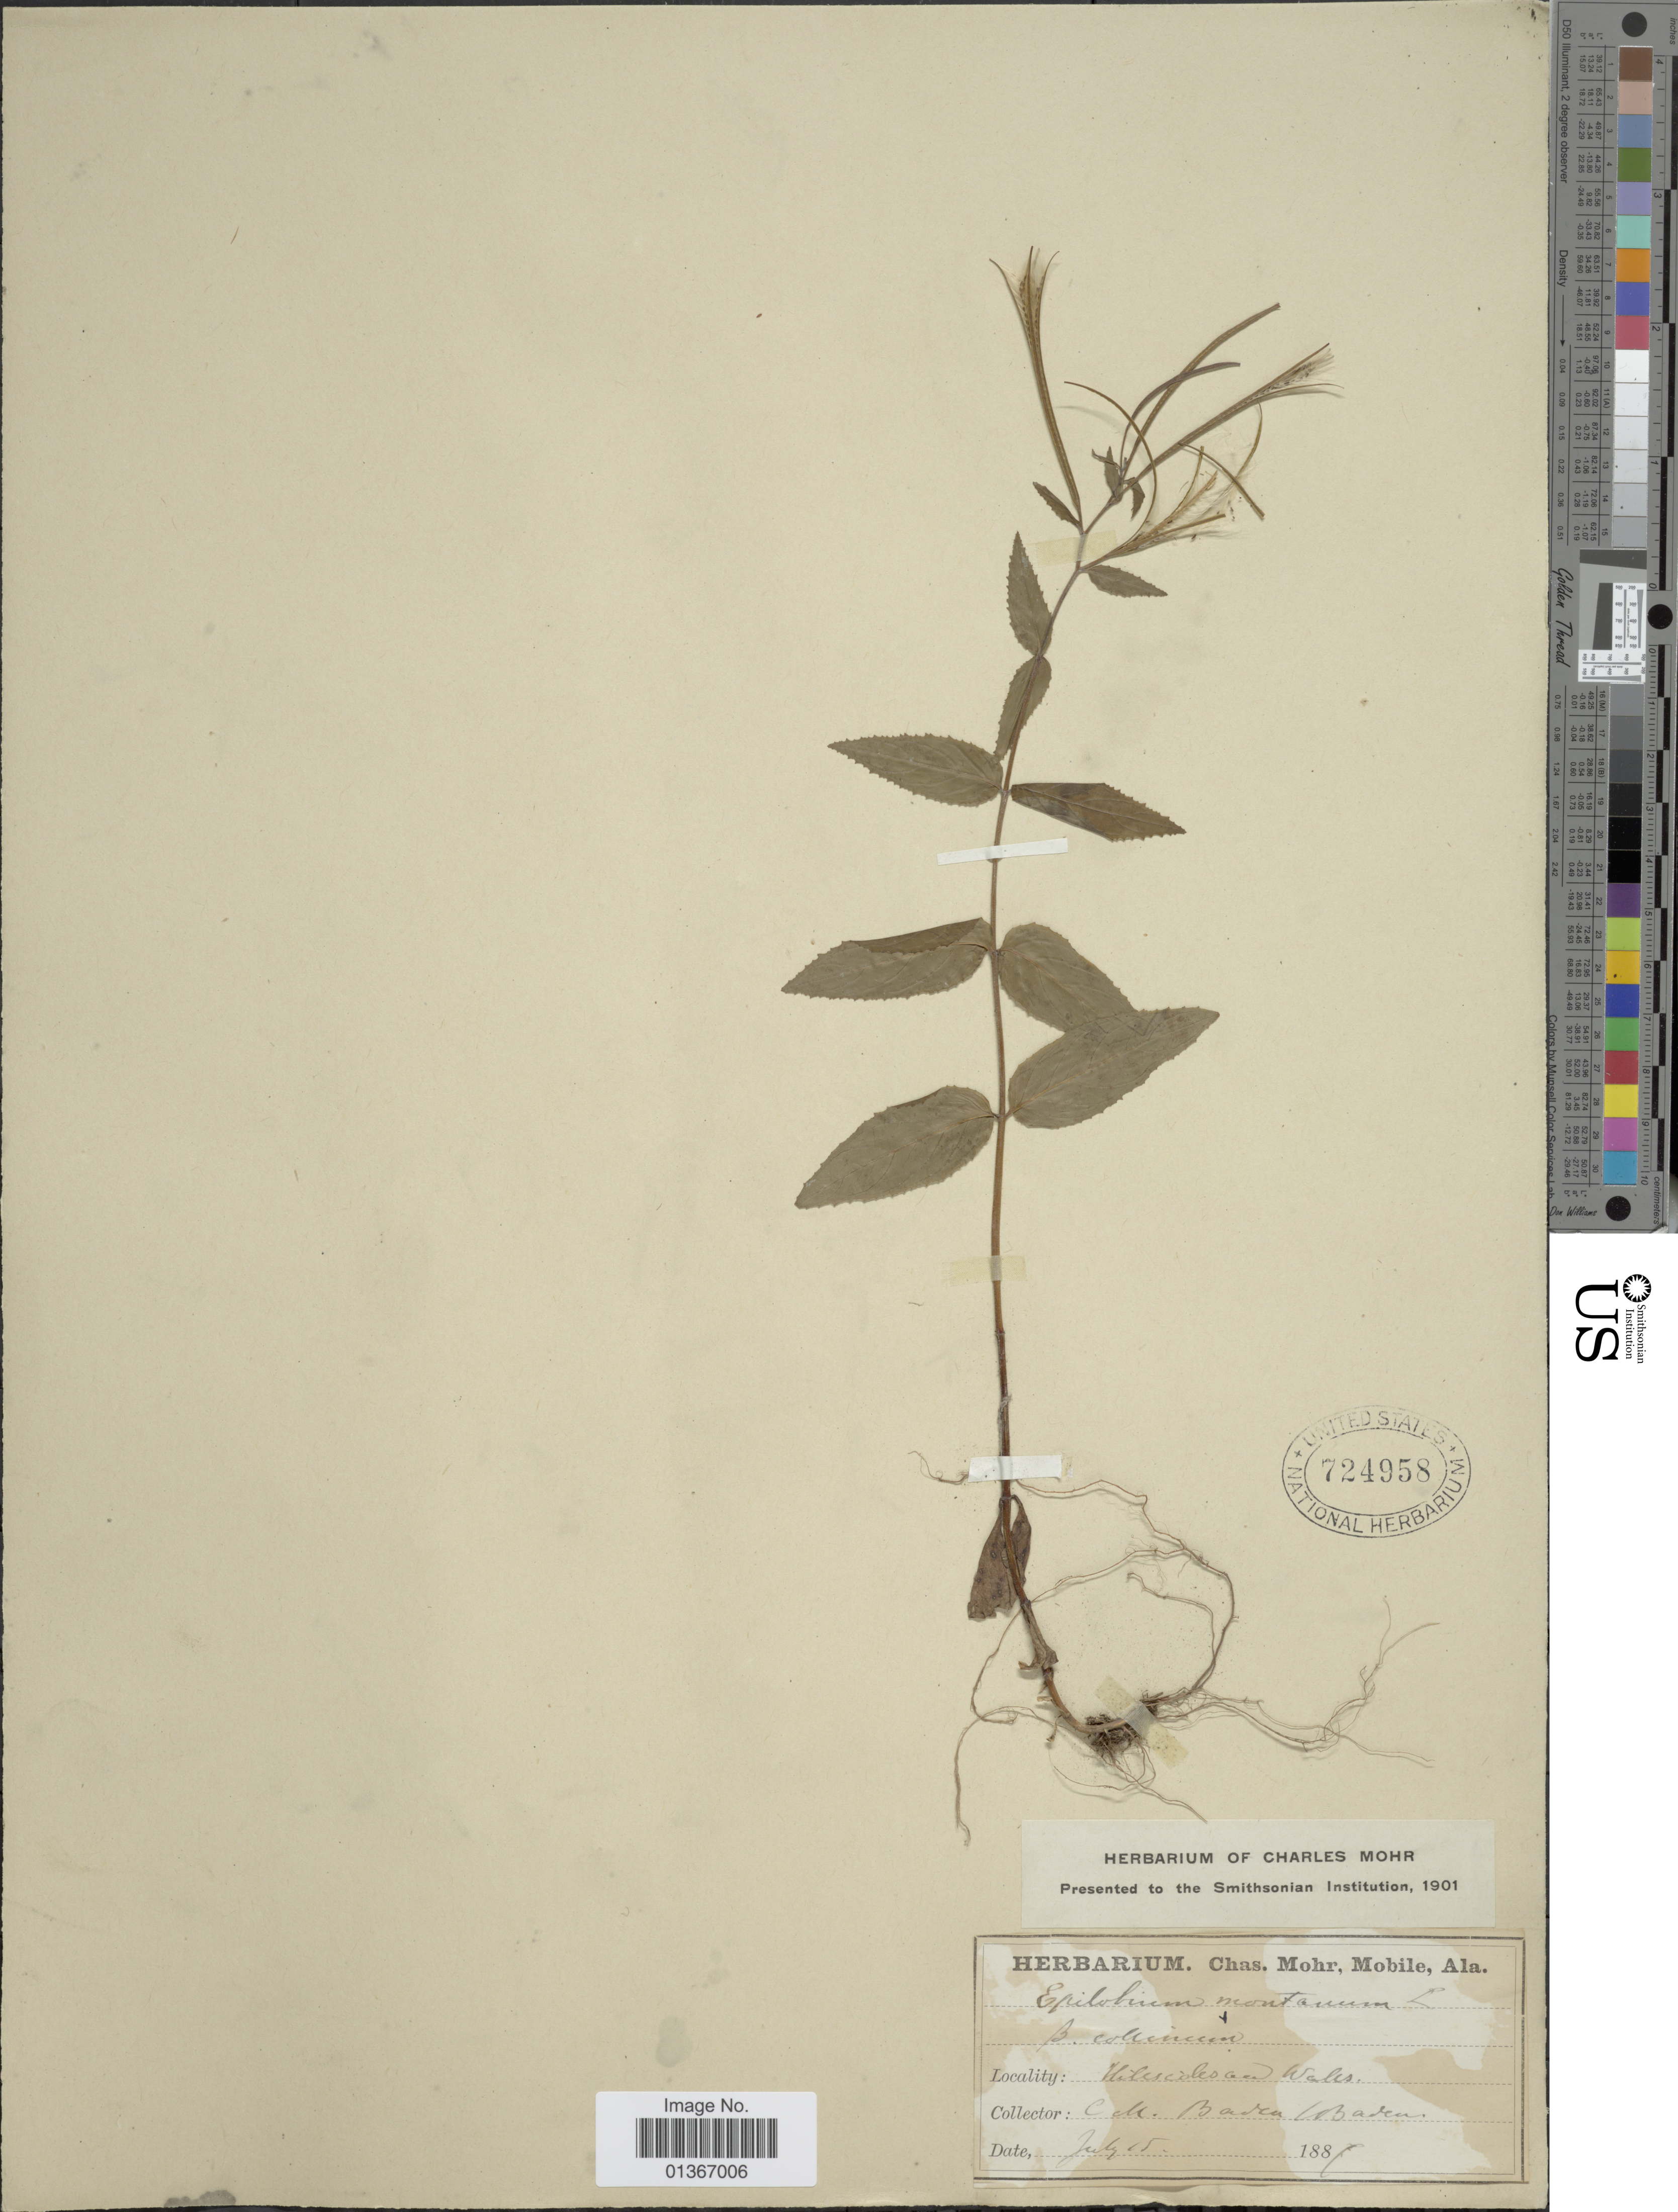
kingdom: Plantae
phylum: Tracheophyta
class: Magnoliopsida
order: Myrtales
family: Onagraceae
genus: Epilobium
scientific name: Epilobium montanum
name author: L.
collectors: C. T. Mohr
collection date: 1887-07-15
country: Germany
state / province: Baden-Württemberg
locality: Hilescoles and Wales. [interpreted]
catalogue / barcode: US 724958